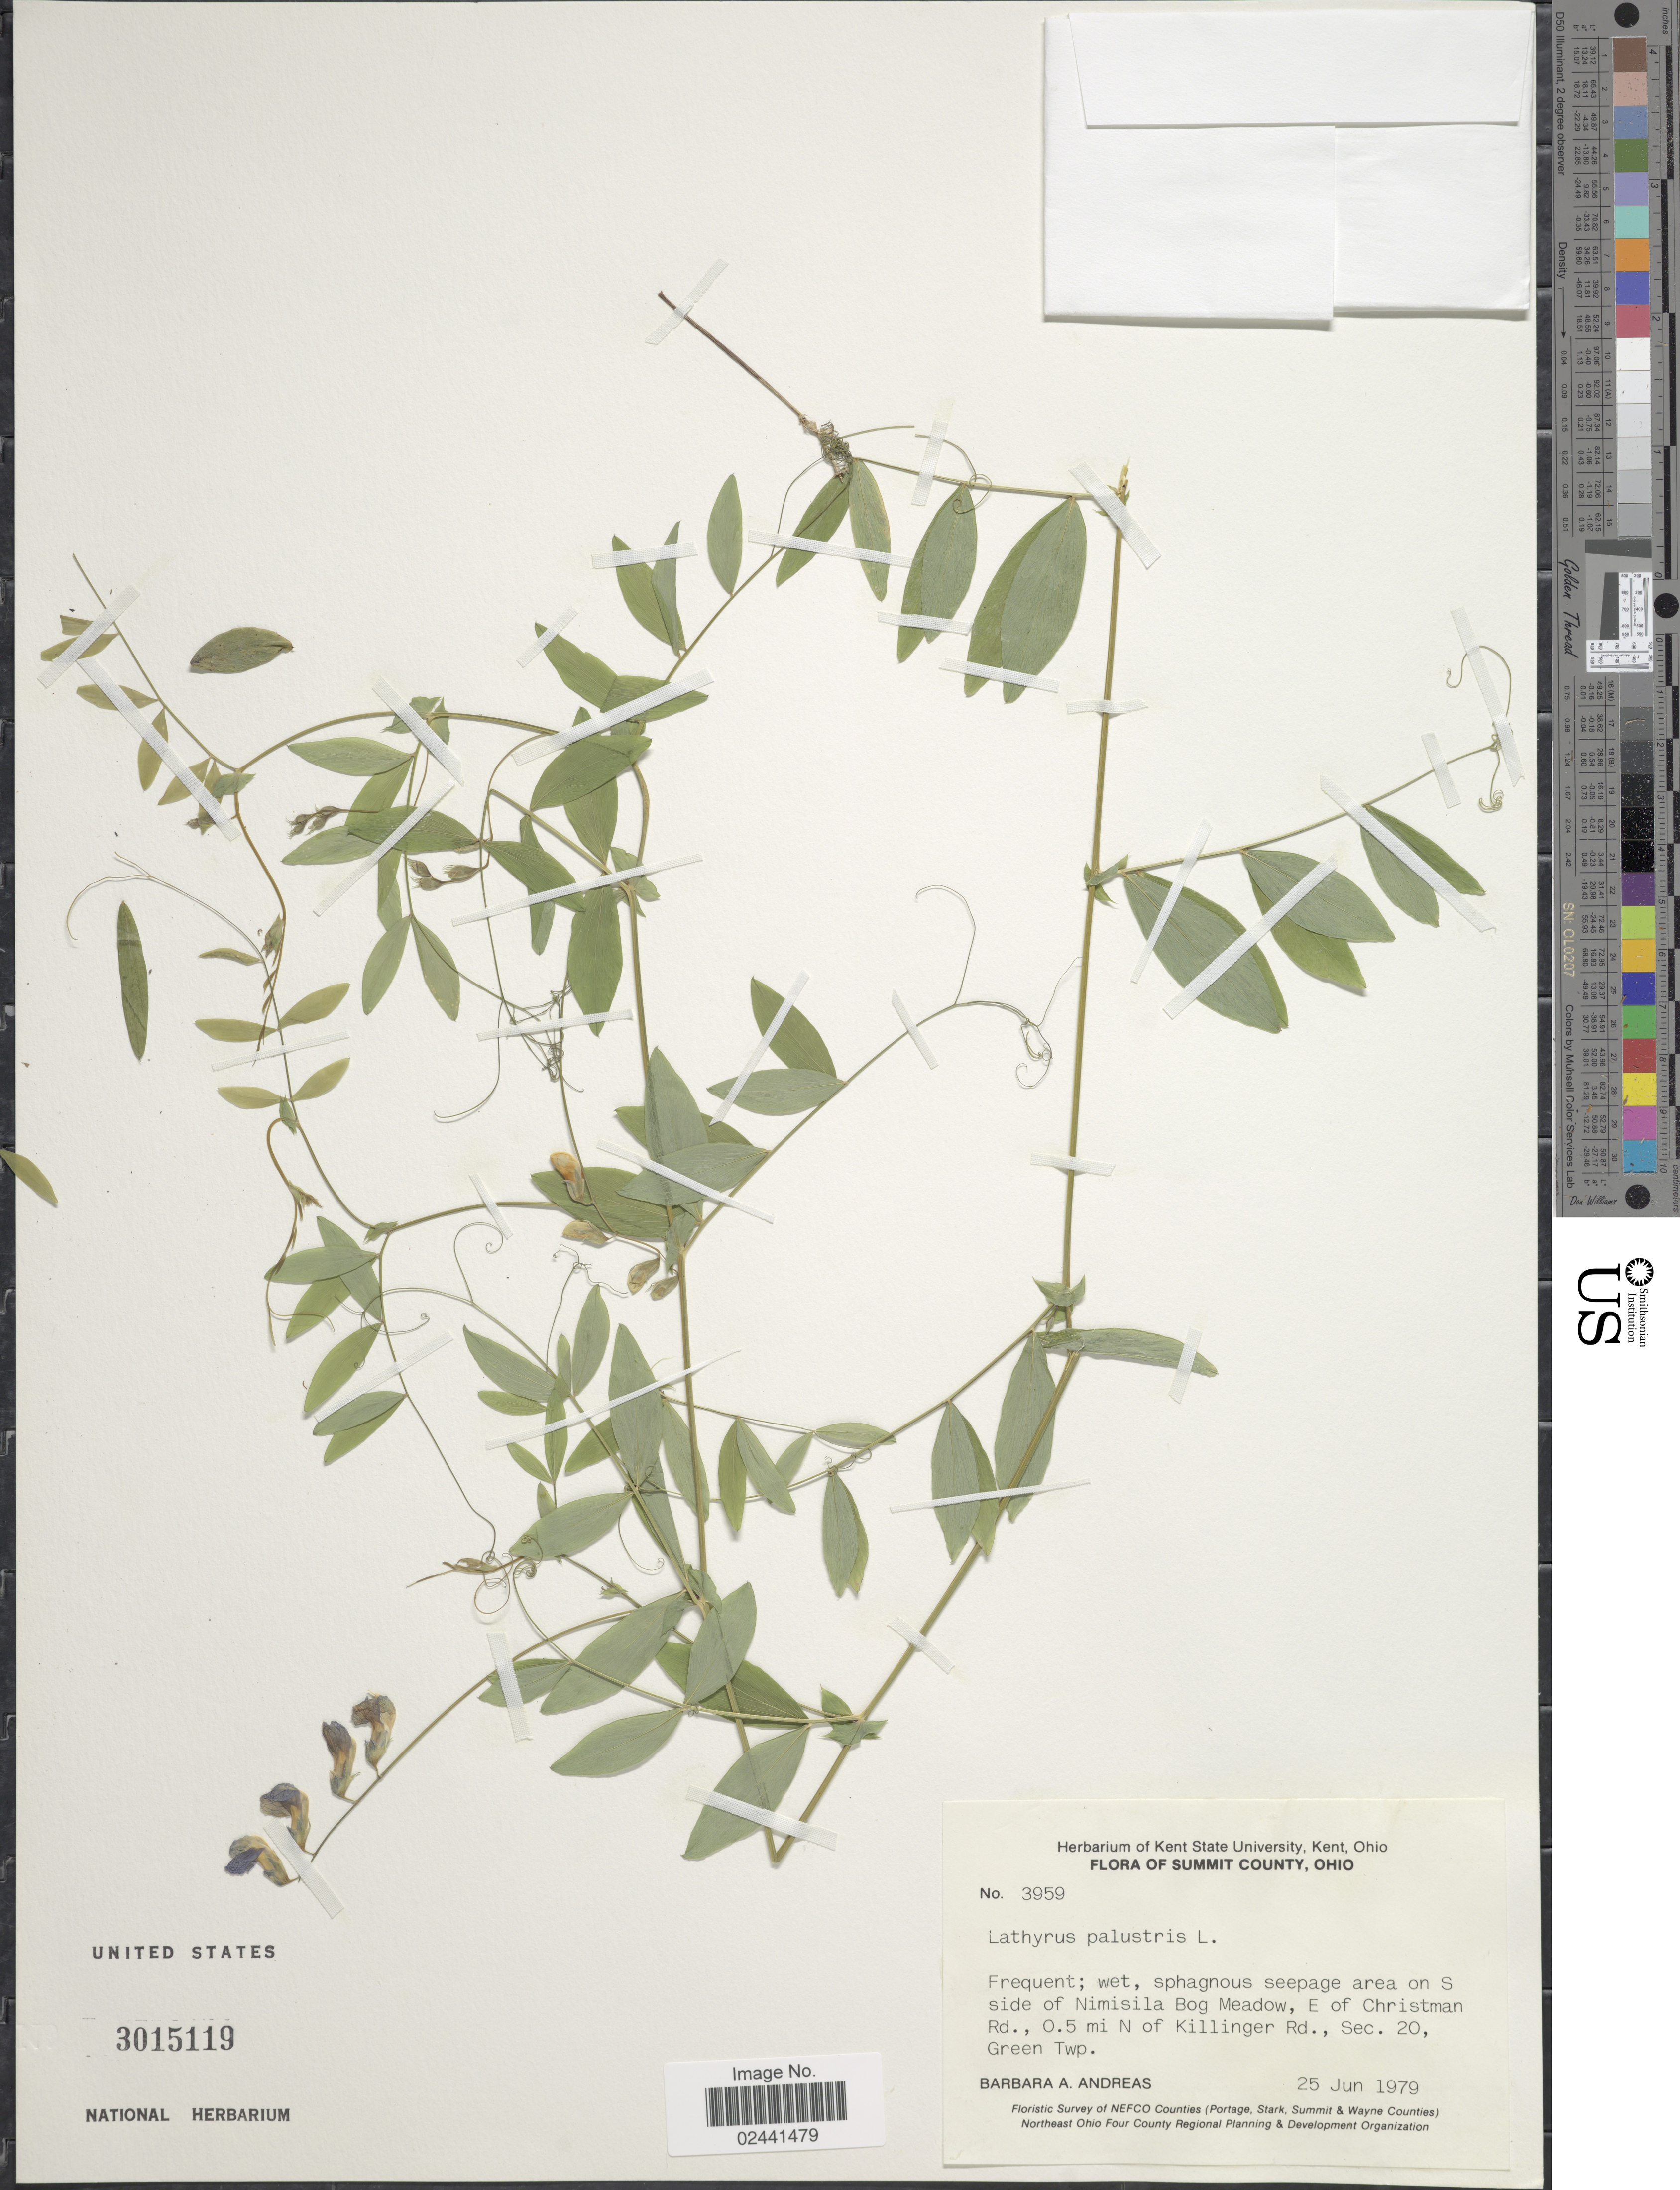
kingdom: Plantae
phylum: Tracheophyta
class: Magnoliopsida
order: Fabales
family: Fabaceae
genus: Lathyrus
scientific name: Lathyrus palustris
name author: L.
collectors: B. A. Andreas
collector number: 3959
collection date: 1979-06-25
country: United States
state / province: Ohio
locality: Summit County, Frequent; west, sphagnous seepage area on S side of Nimisila Bog Meadow, E of Christman Rd., 0.5 mi N of Killinger Rd., Sec. 20, Green Twp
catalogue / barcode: US 3015119